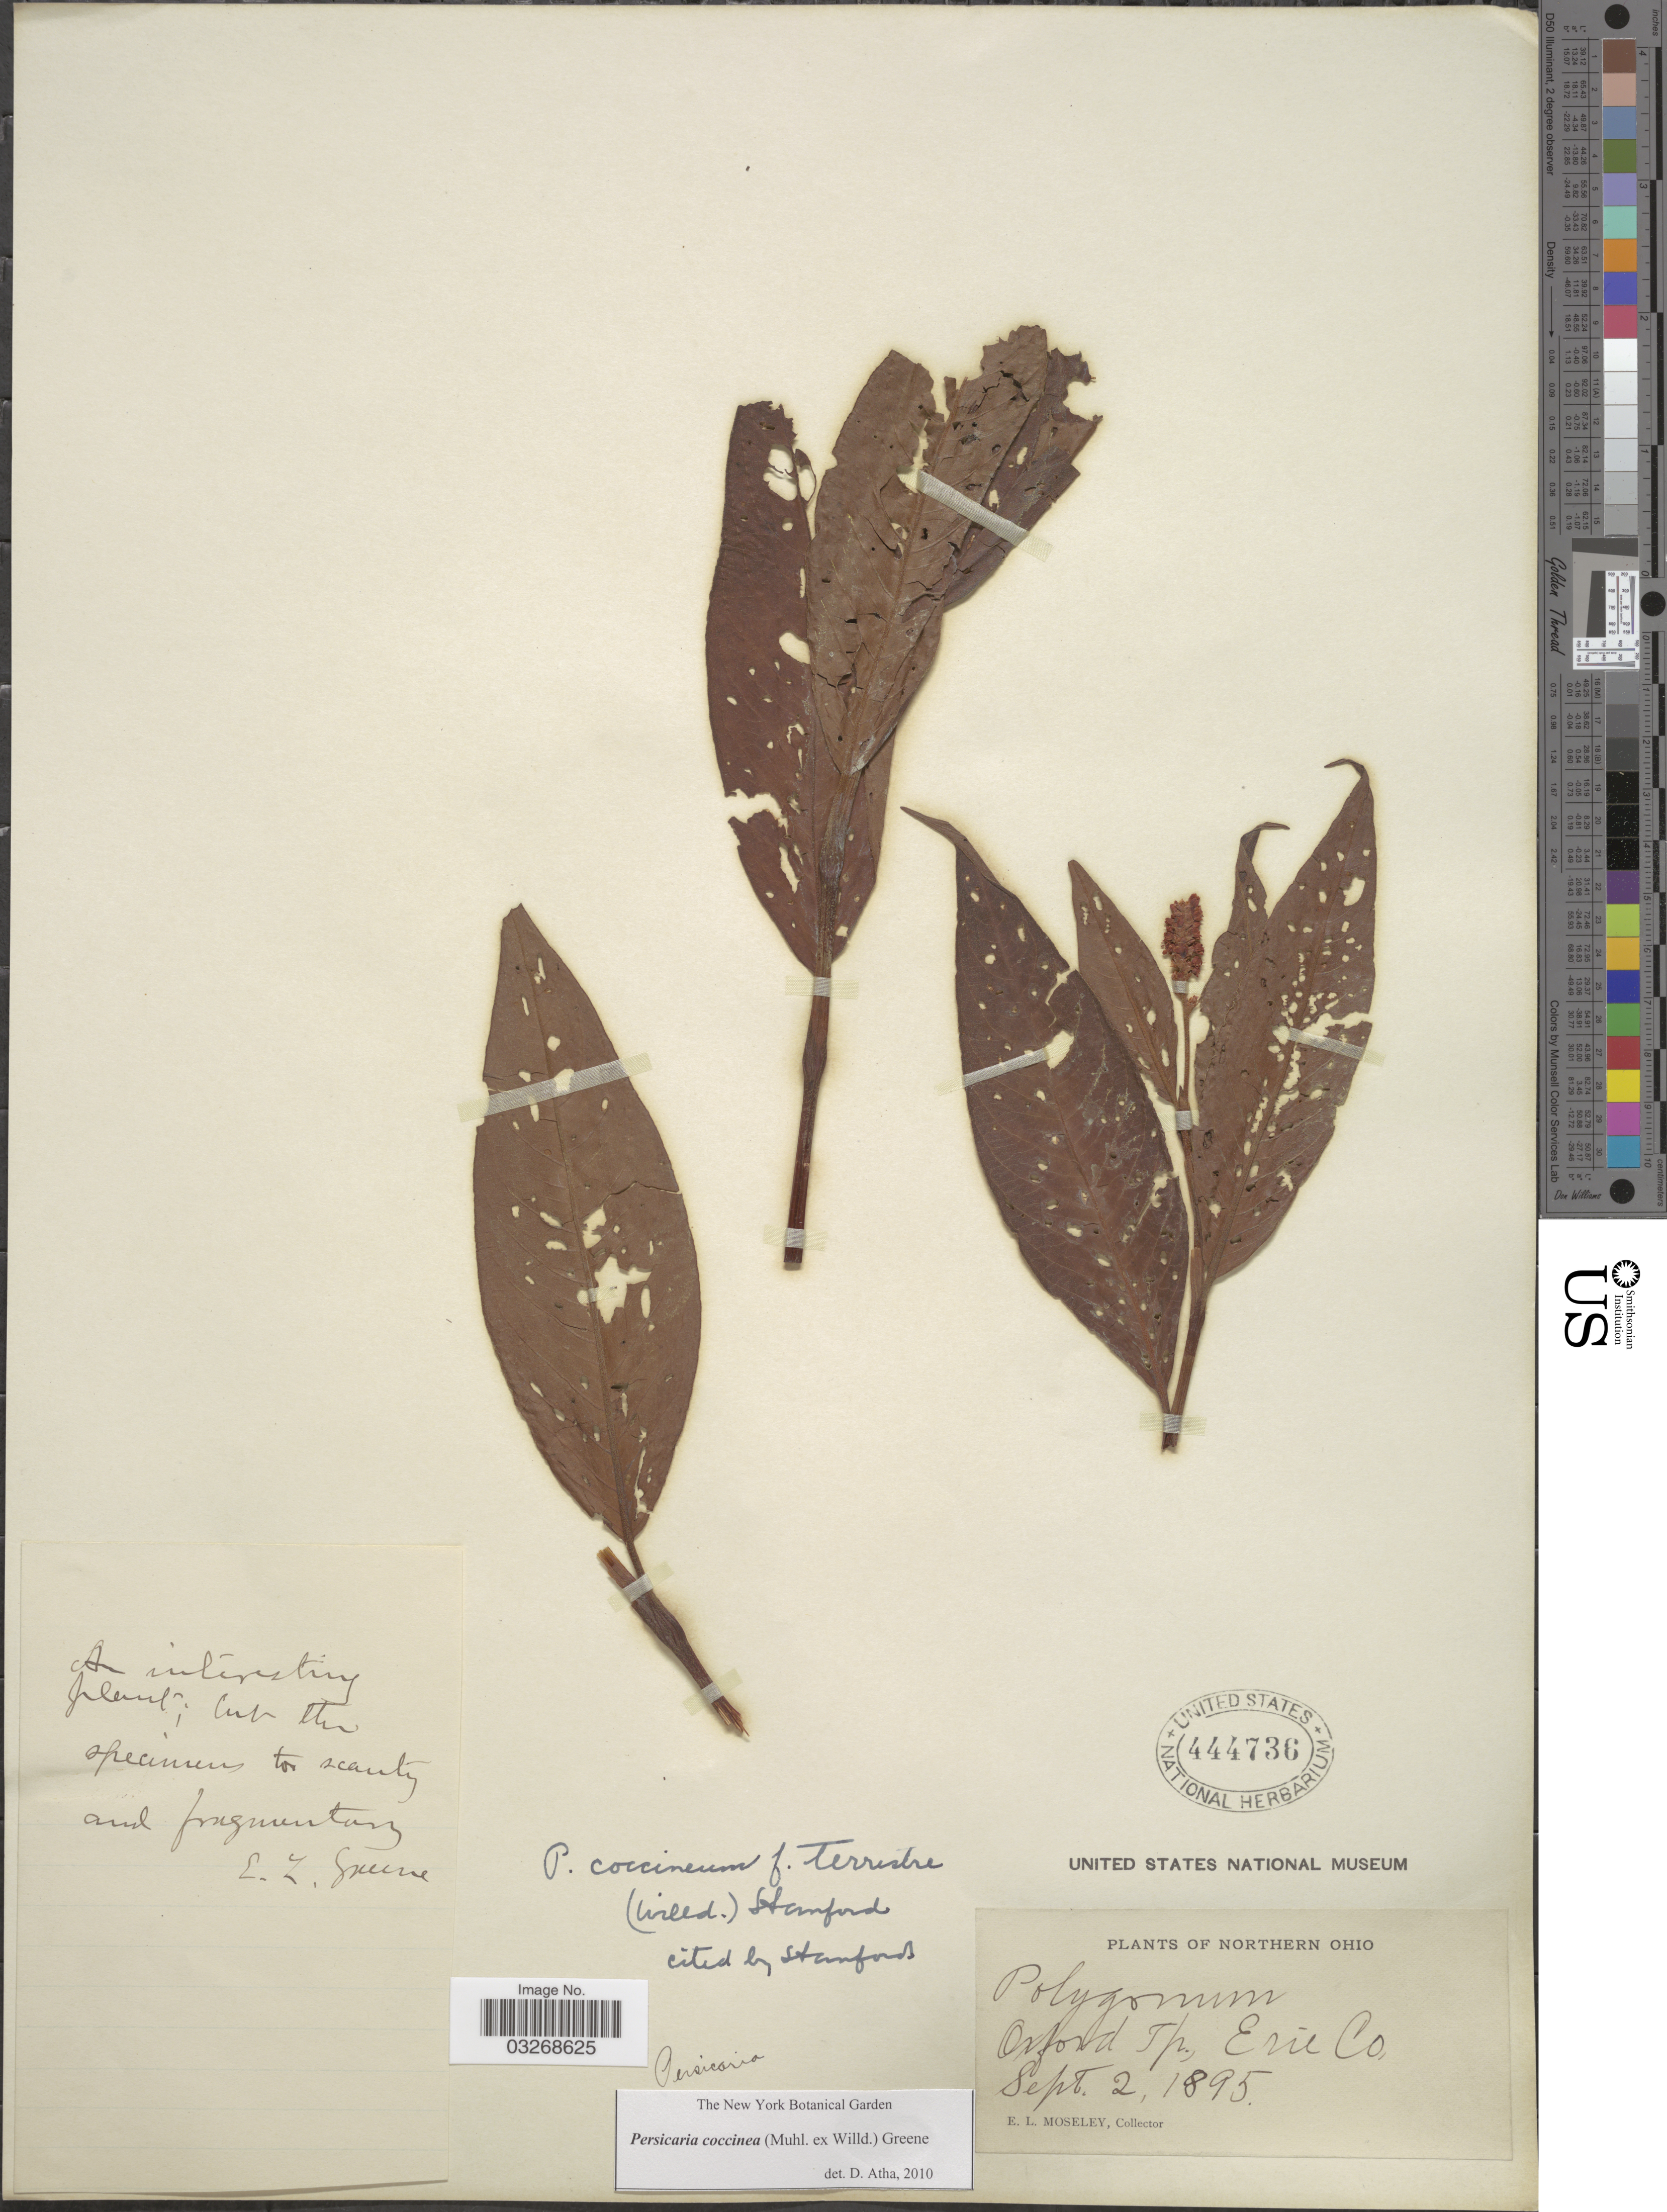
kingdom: Plantae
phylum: Tracheophyta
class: Magnoliopsida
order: Caryophyllales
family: Polygonaceae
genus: Persicaria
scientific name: Persicaria coccinea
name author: (Muhl. ex Willd.) Greene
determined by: Atha, D. E.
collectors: E. Moseley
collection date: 1895-09-02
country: United States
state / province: Ohio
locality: Northern Ohio. Oxford Tp. Erie Co.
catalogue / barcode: US 444736